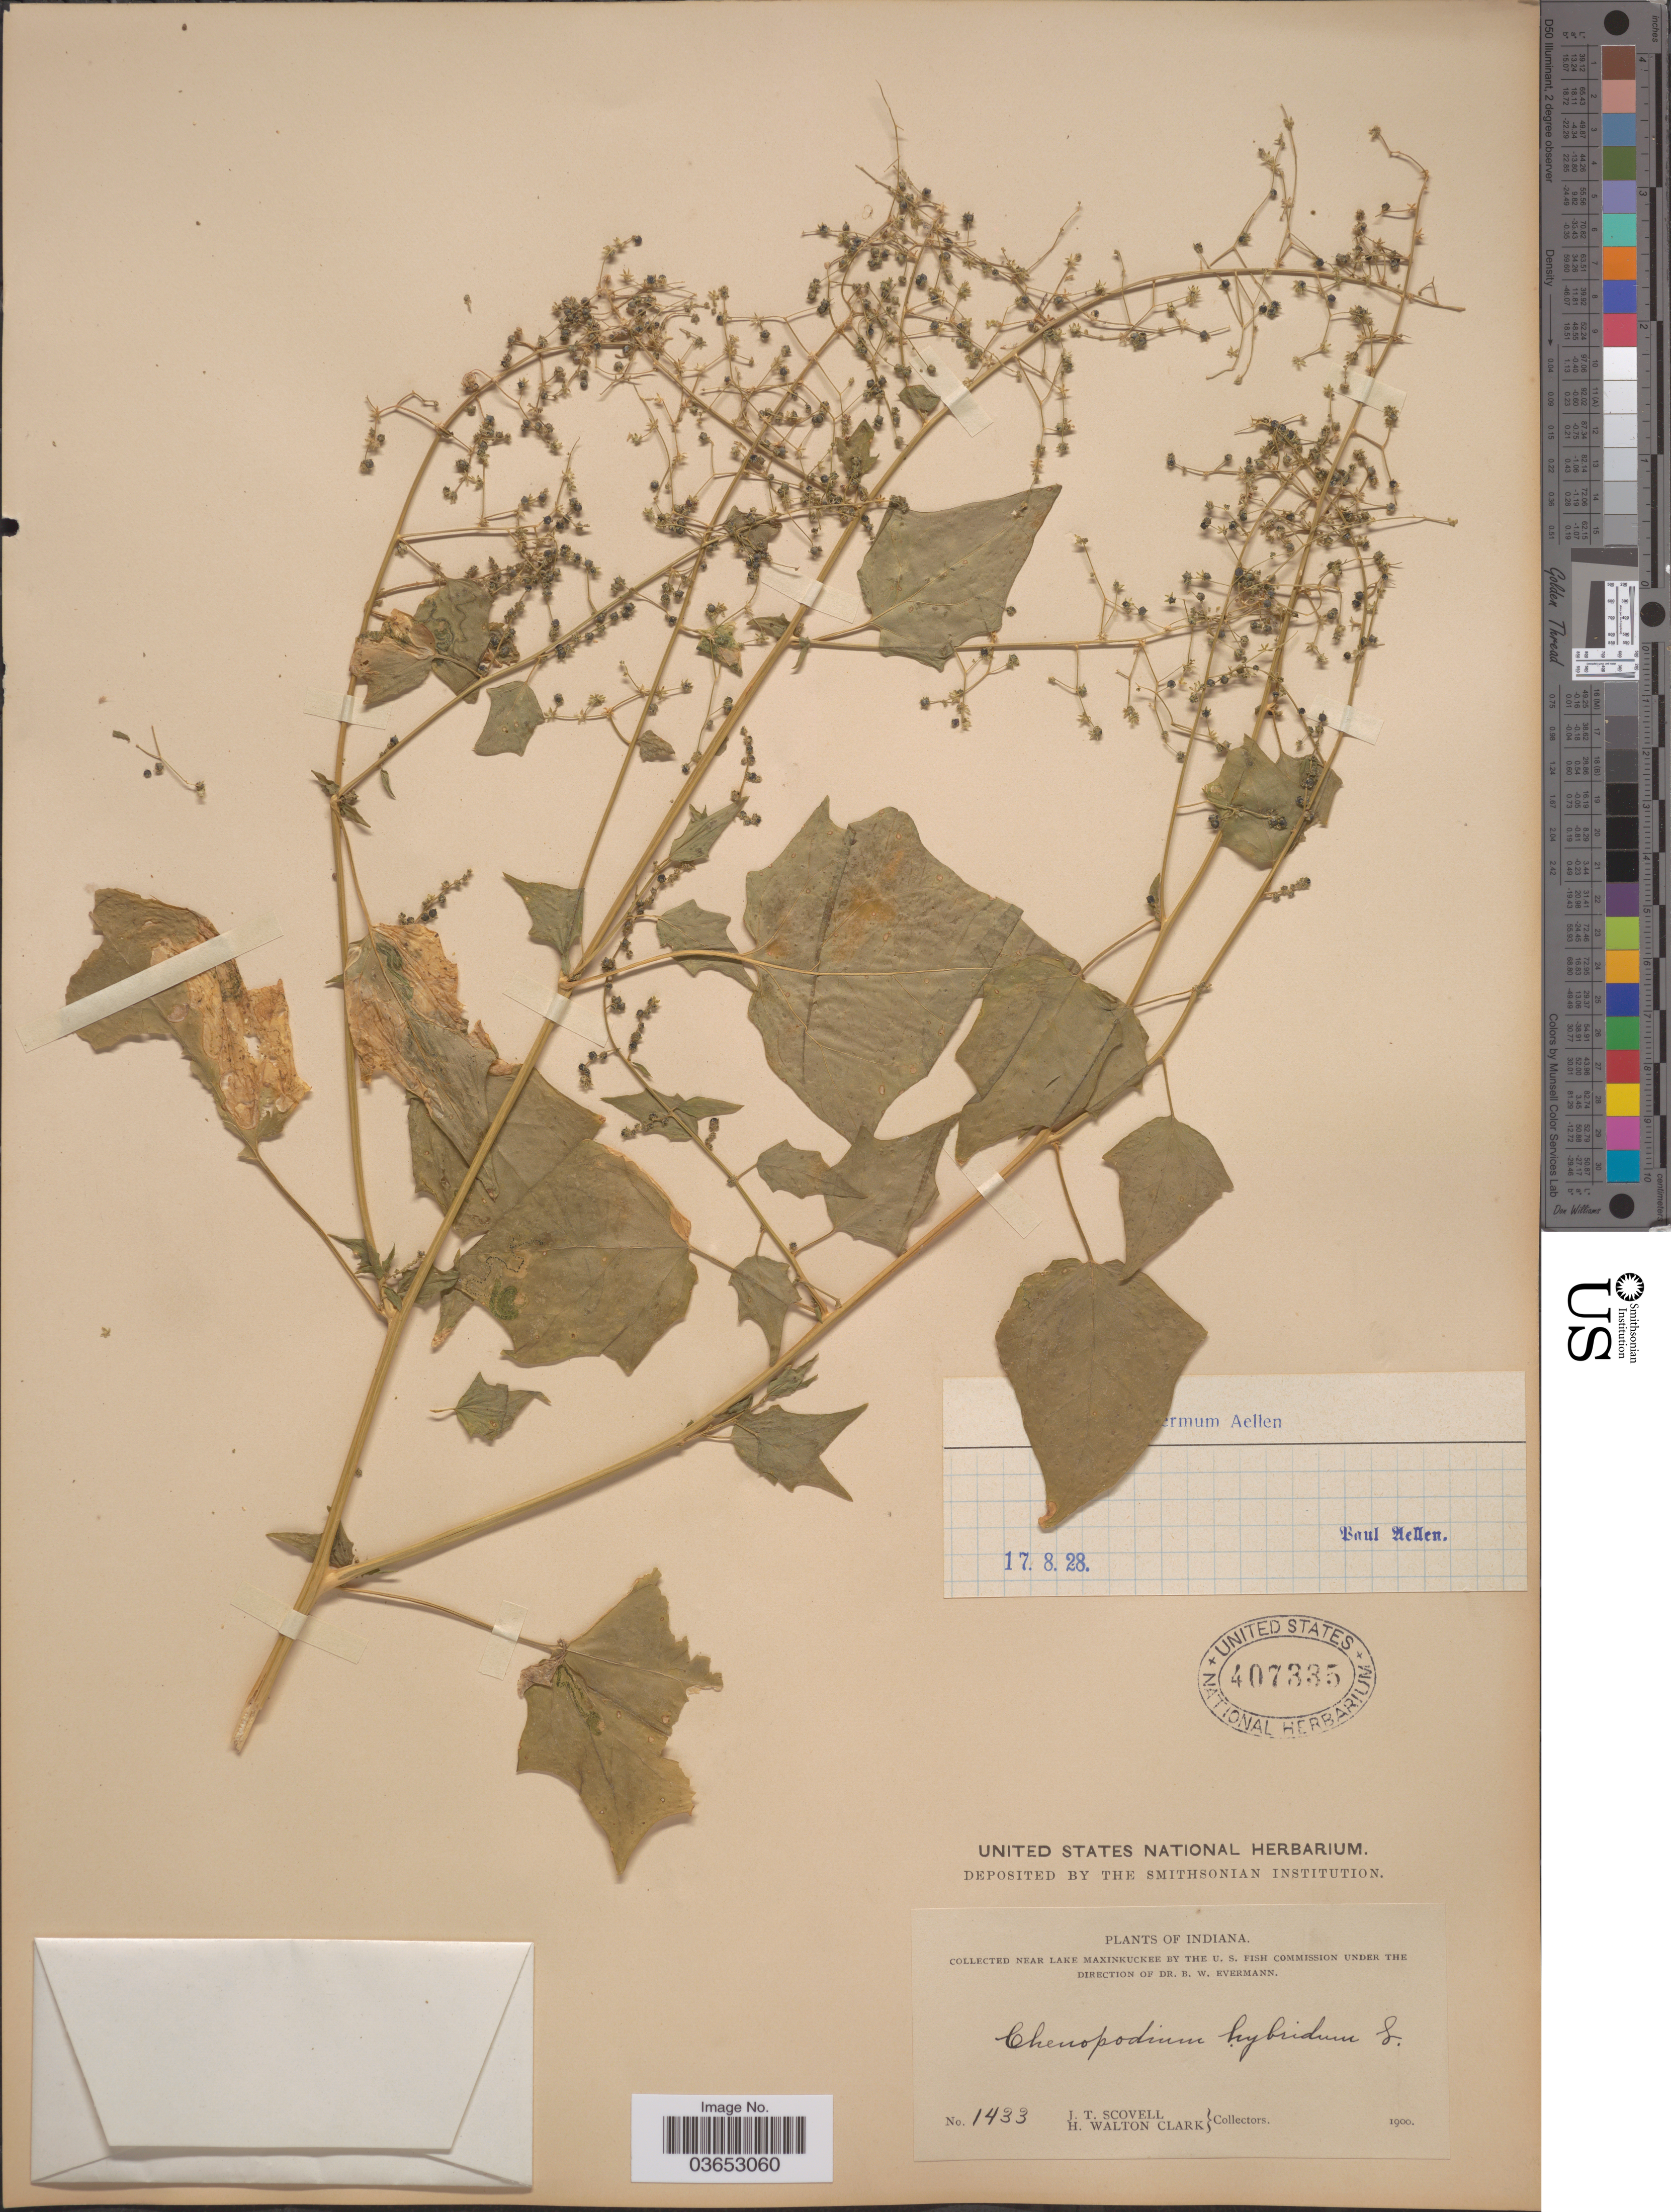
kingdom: Plantae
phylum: Tracheophyta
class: Magnoliopsida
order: Caryophyllales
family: Amaranthaceae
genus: Chenopodium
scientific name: Chenopodium gigantospermum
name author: Aellen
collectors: J. T. Scovell & H. W. Clark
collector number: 1433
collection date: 1900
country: United States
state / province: Indiana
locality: Near Lake Maxinkuckee.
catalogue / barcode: US 407335